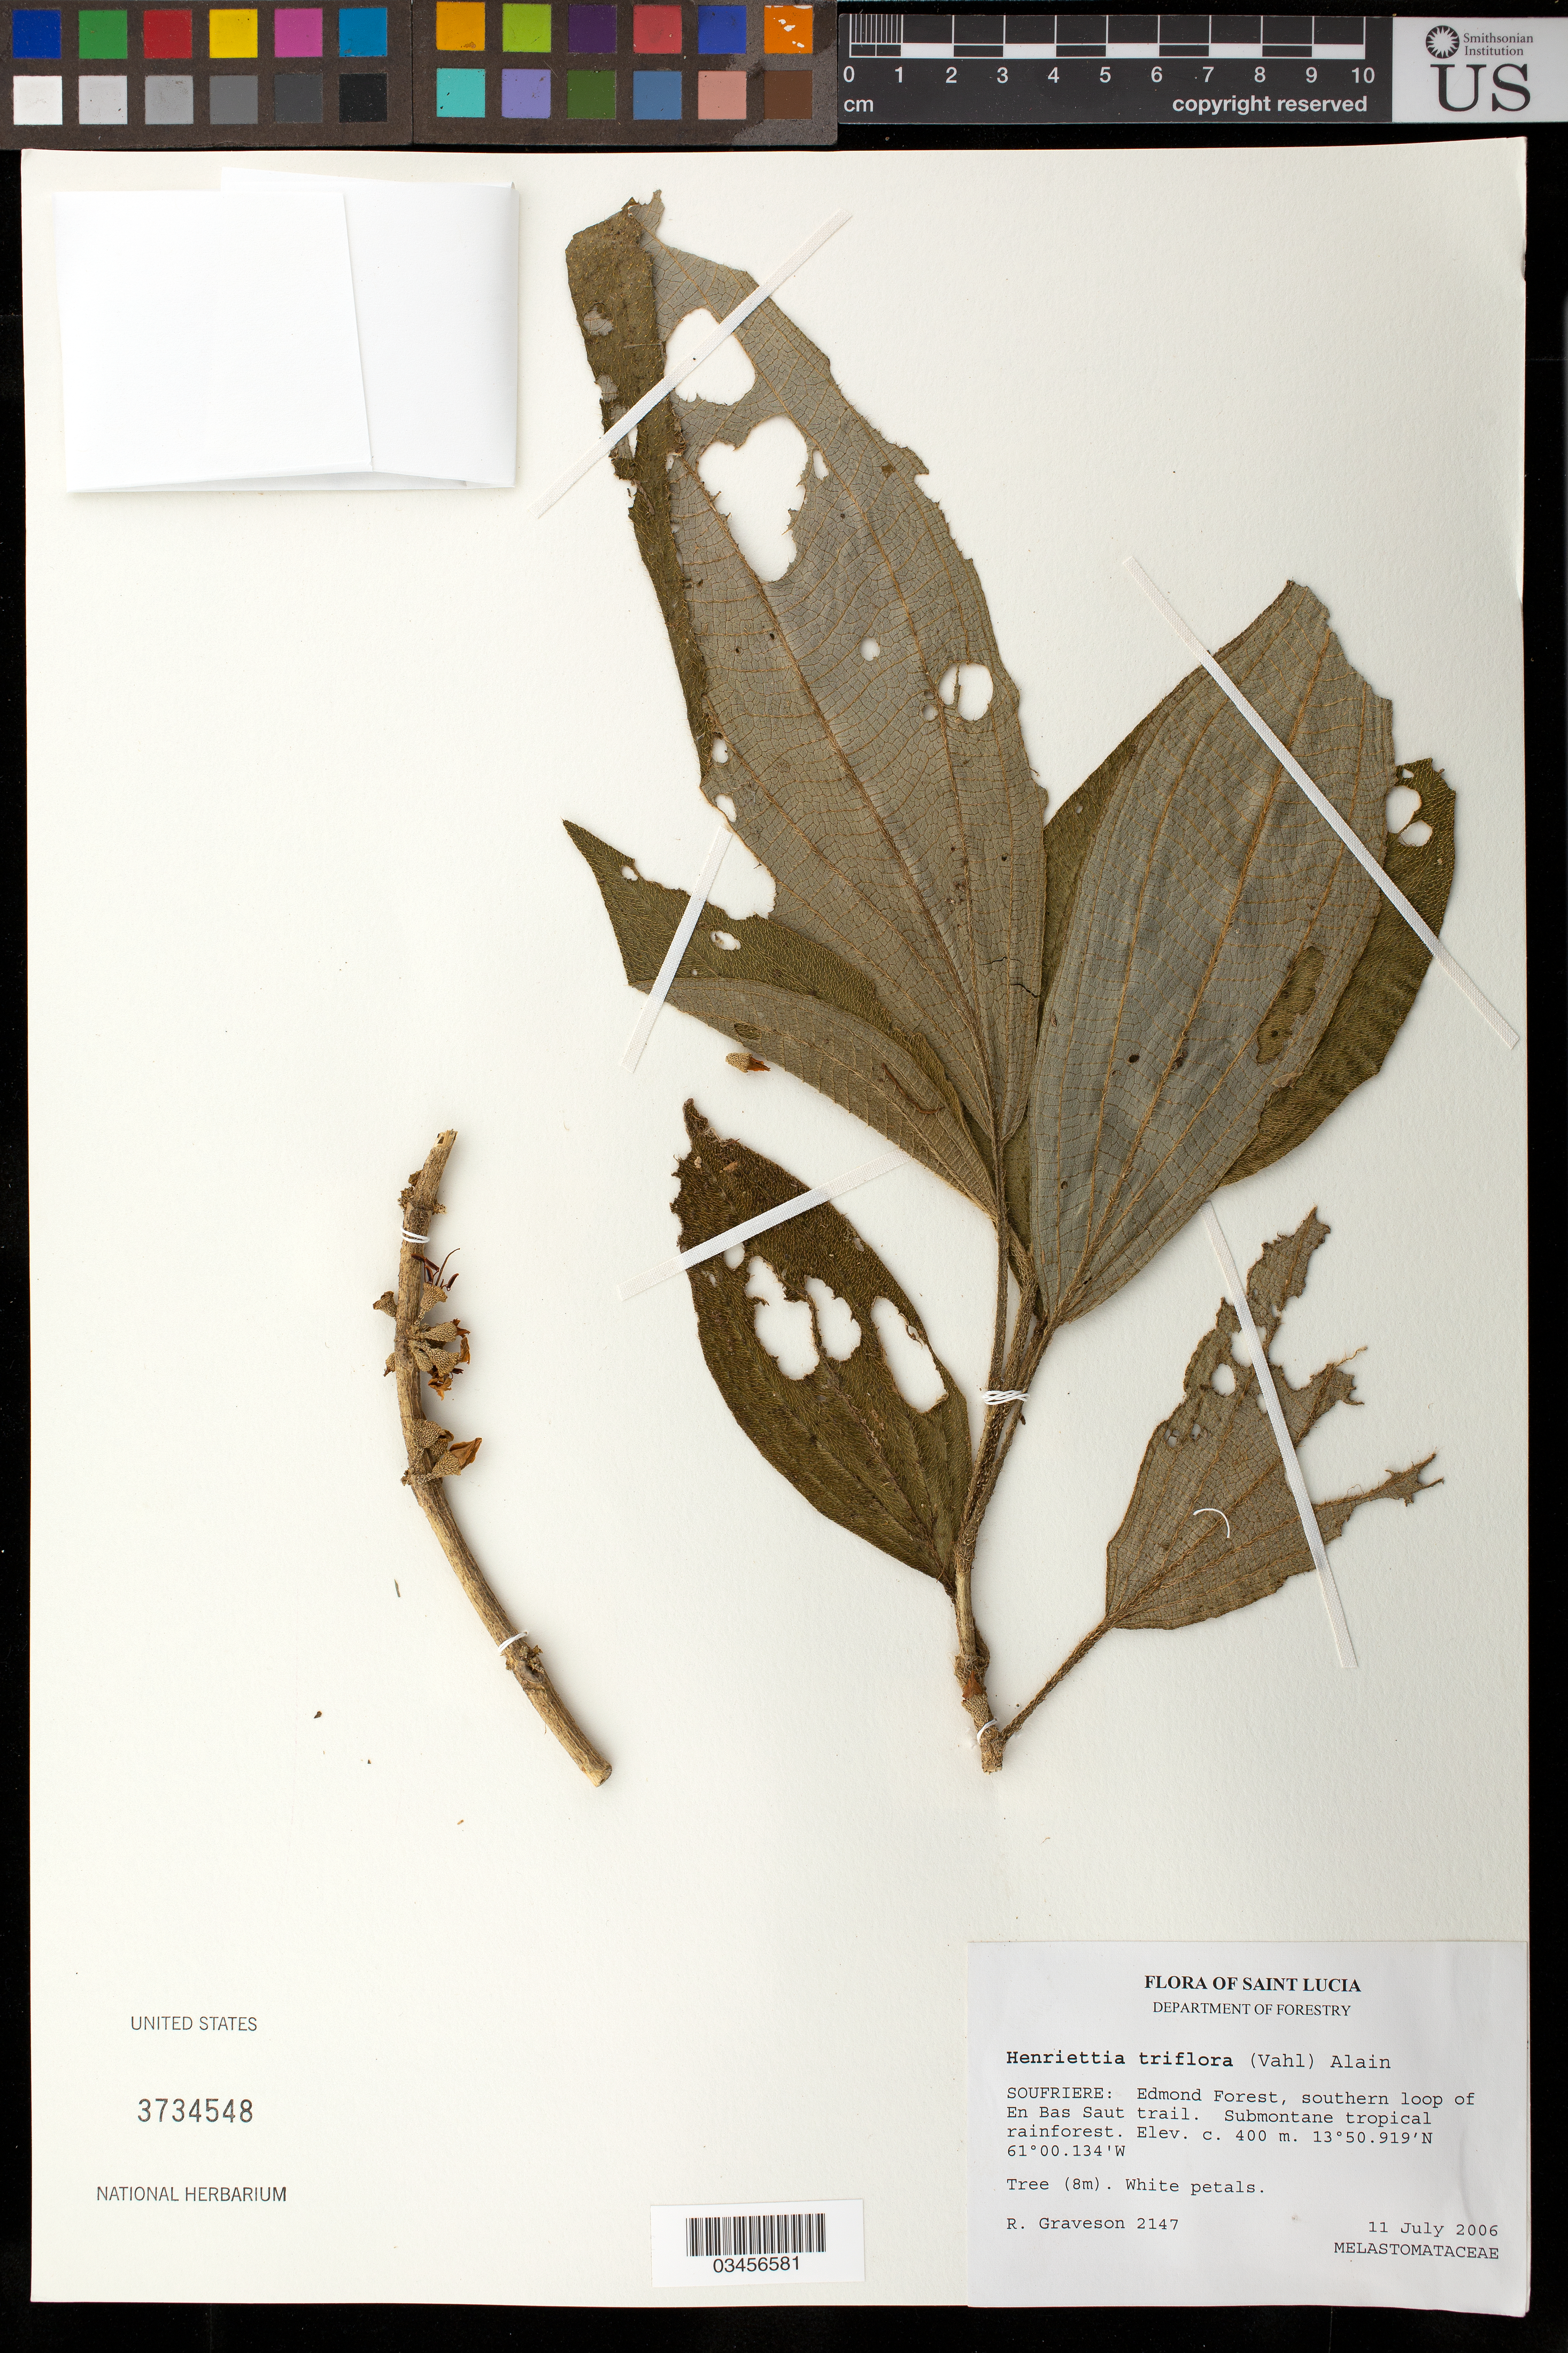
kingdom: Plantae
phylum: Tracheophyta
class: Magnoliopsida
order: Myrtales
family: Melastomataceae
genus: Henriettea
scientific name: Henriettea triflora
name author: (Vahl) Alain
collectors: R. Graveson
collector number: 2147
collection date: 2006-07-11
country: St. Lucia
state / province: Soufriere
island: St. Lucia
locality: Soufriere: Edmond Forest, southern loop of En Bas Saut trail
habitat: Submontane tropical rainforest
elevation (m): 400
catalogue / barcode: US 3734548